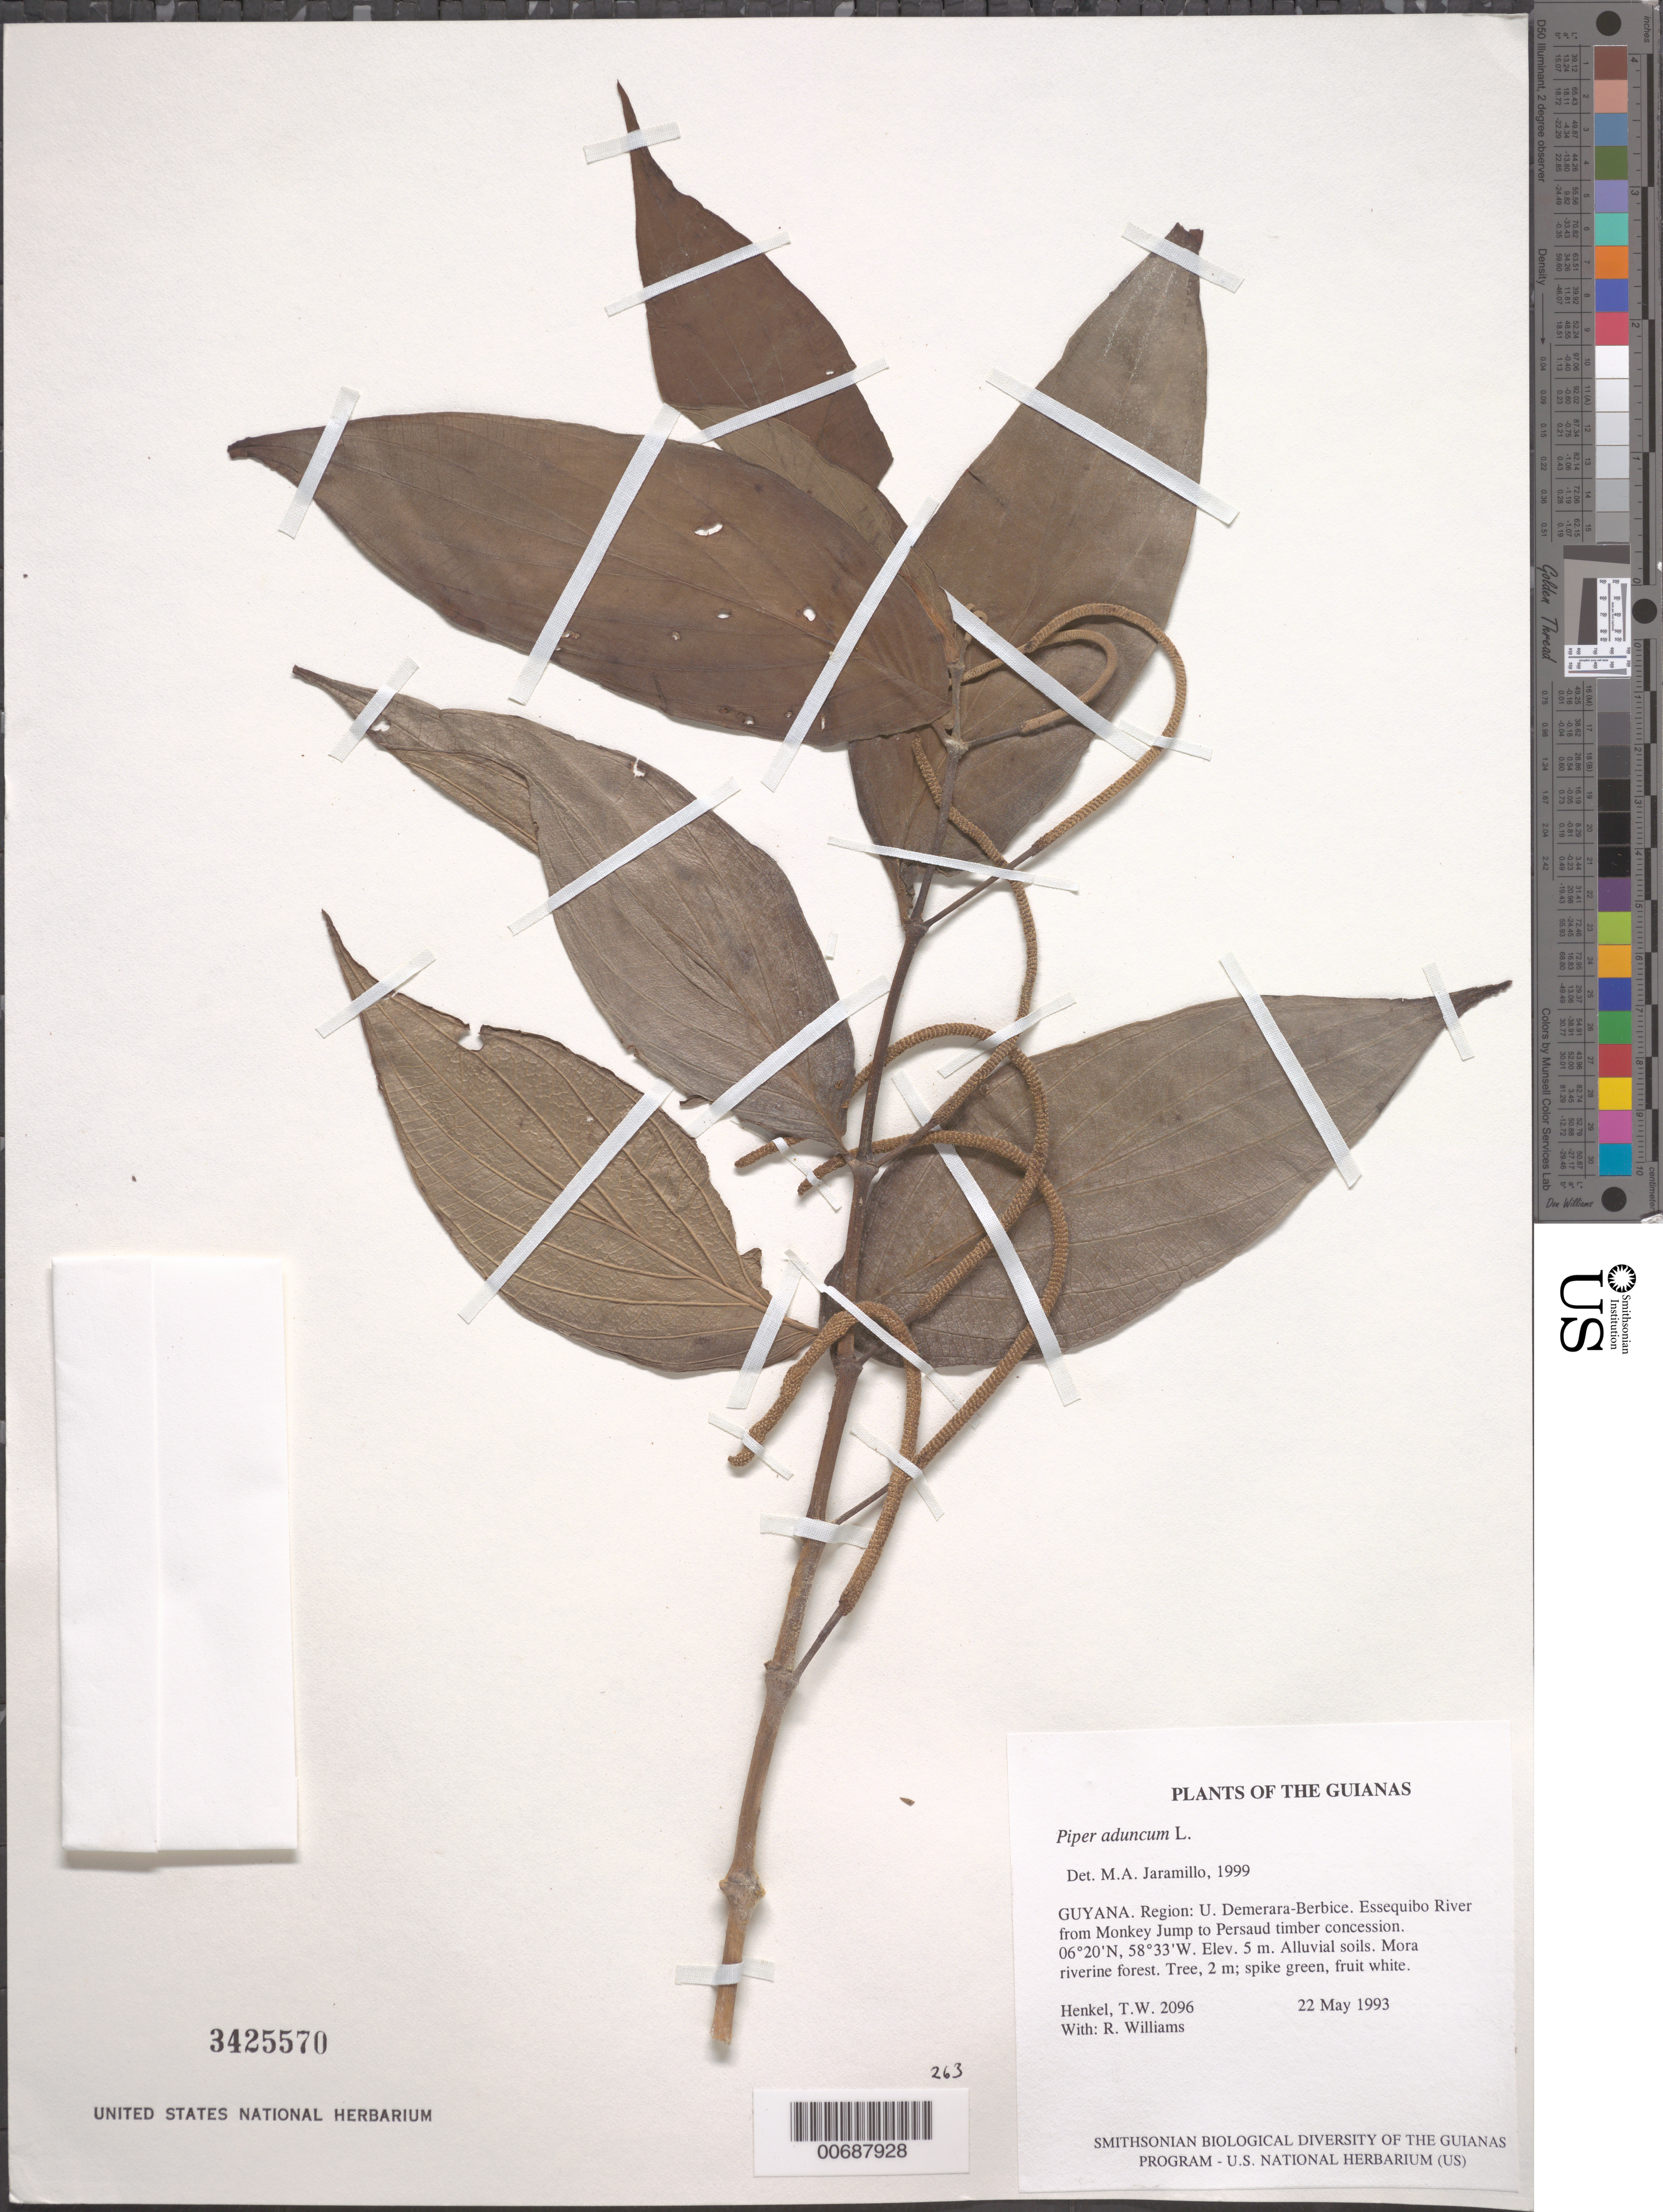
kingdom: Plantae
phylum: Tracheophyta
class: Magnoliopsida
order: Piperales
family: Piperaceae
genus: Piper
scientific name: Piper aduncum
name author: L.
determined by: Jaramillo, M. Alejandra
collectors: T. Henkel & R. Williams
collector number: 2096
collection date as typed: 22 May 1993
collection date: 1993-05-22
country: Guyana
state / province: U. Demerara-Berbice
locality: Essequibo River from Monkey Jump to Persaud timber concession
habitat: Alluvial soils. Mora riverine forest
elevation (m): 5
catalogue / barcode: US 3425570